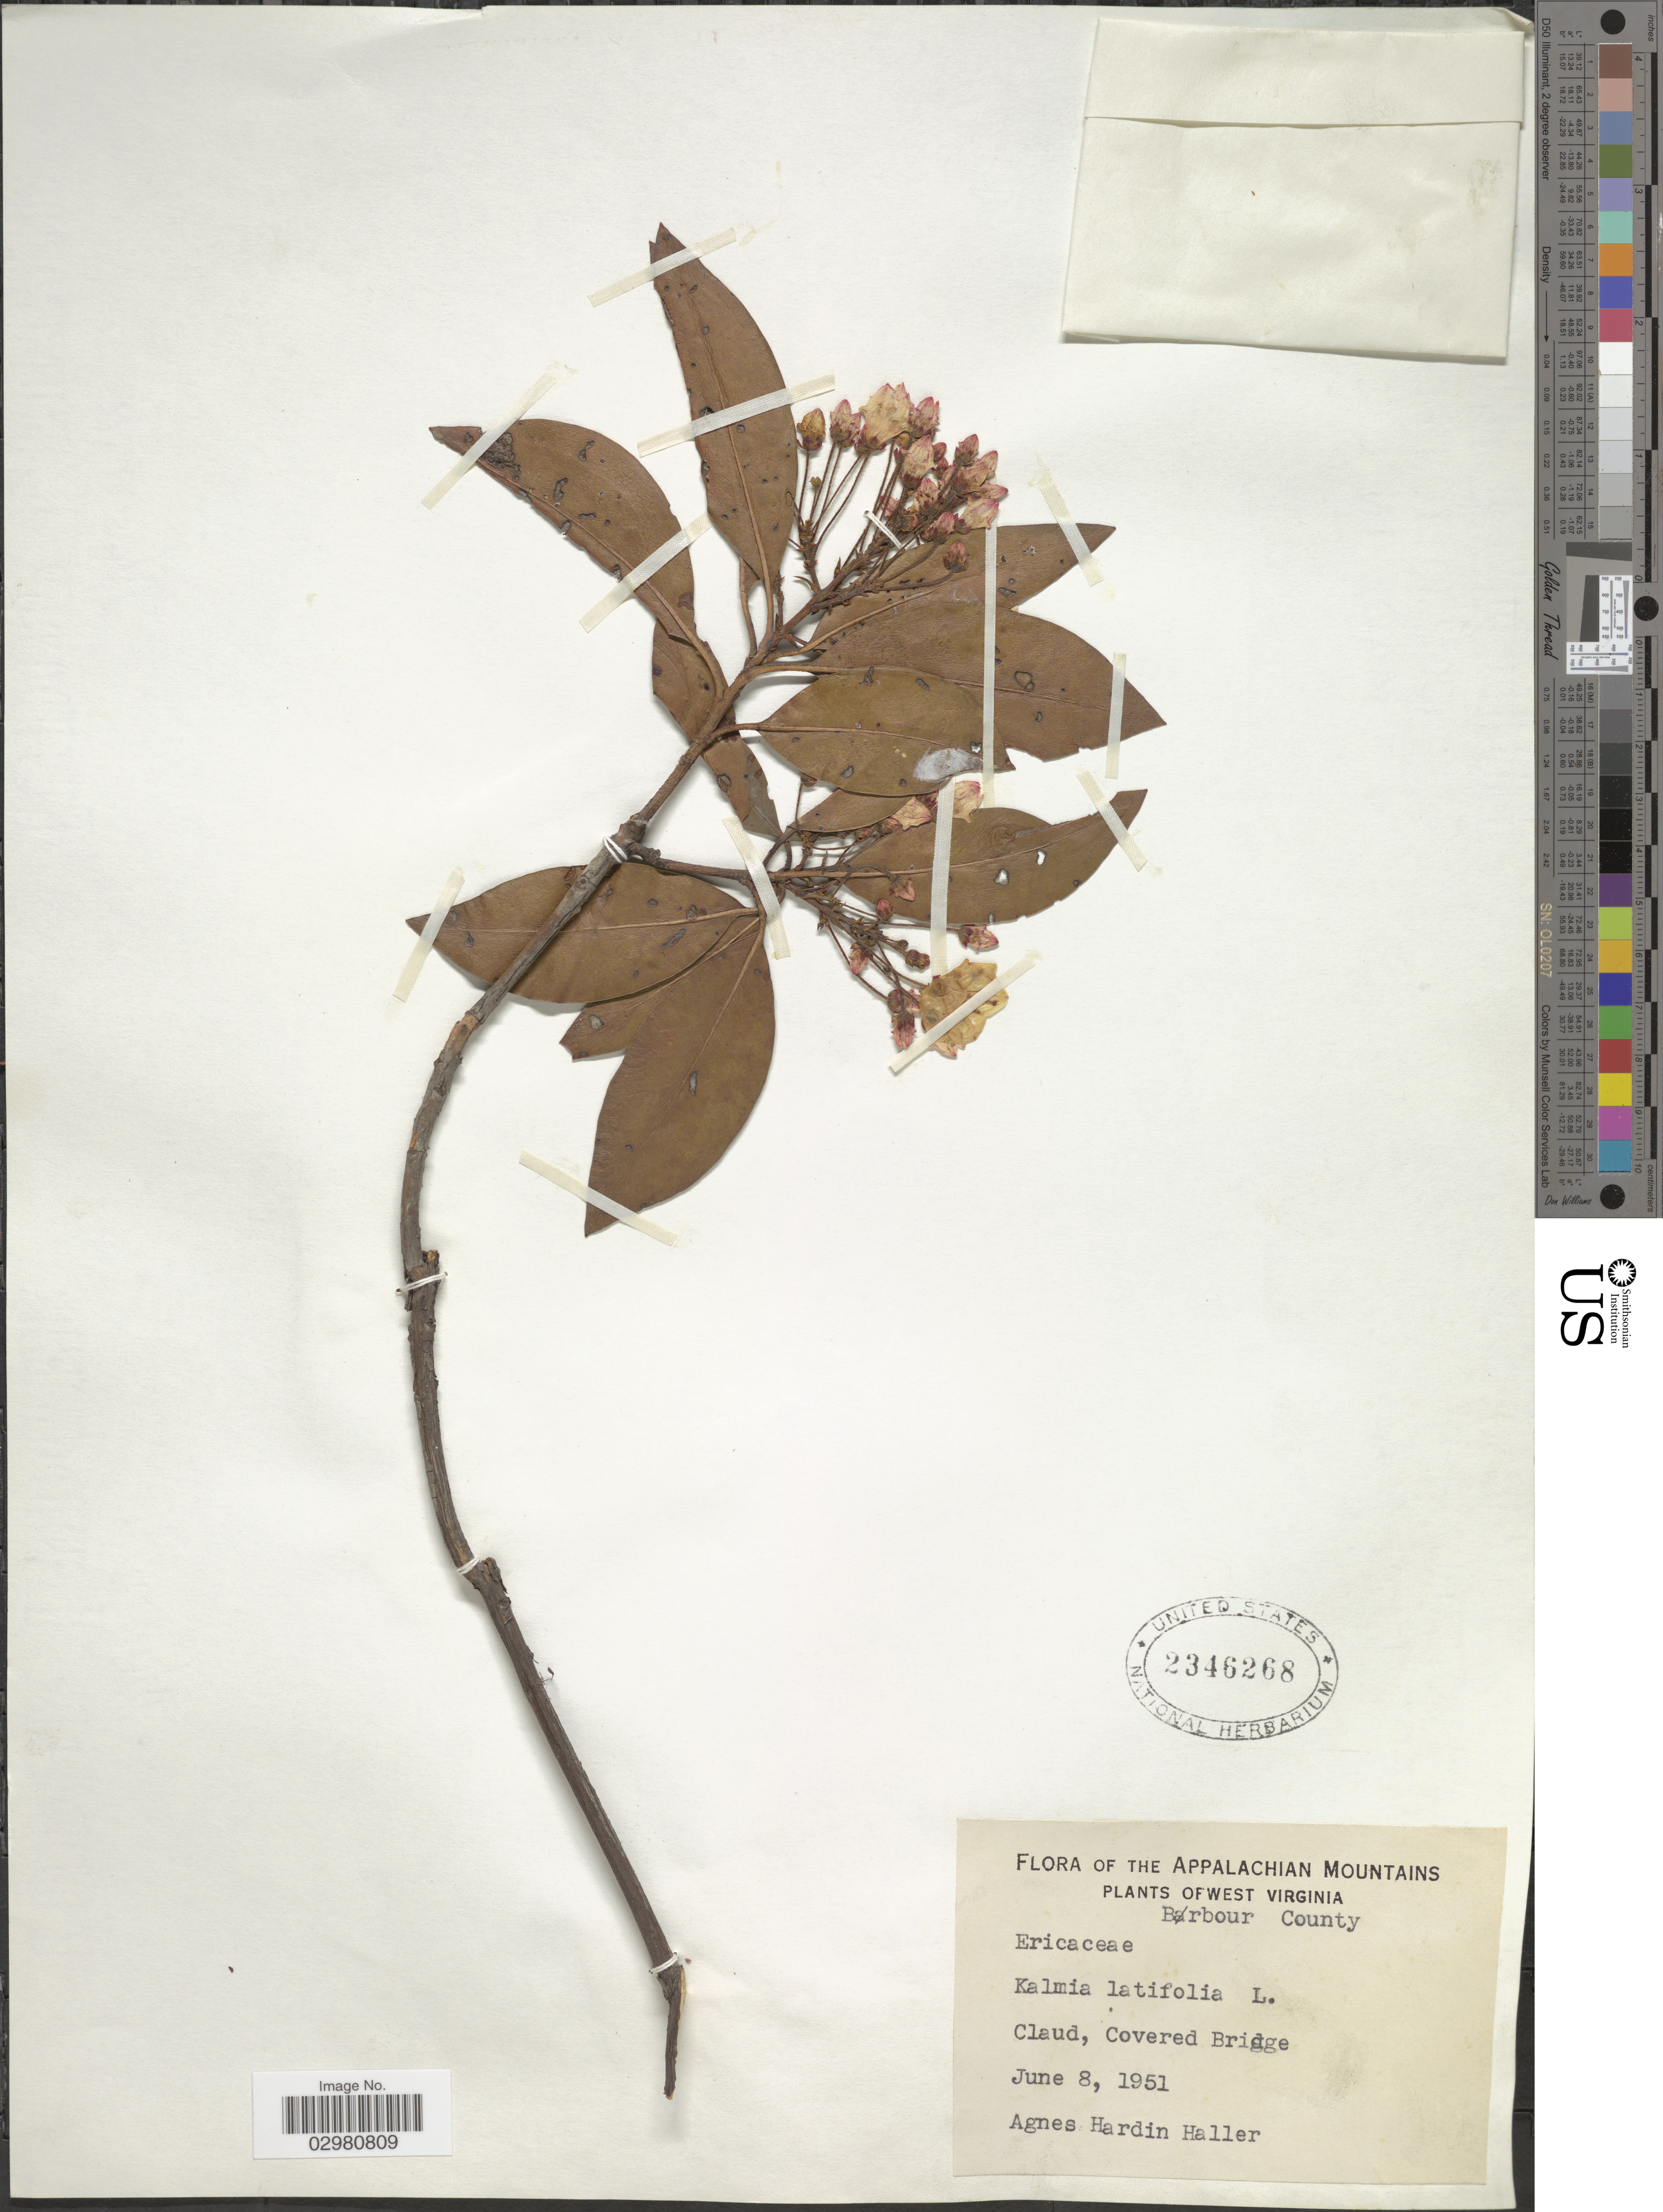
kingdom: Plantae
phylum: Tracheophyta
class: Magnoliopsida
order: Ericales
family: Ericaceae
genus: Kalmia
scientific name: Kalmia latifolia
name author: L.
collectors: A. Haller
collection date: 1951-06-08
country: United States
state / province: West Virginia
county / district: Barbour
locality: Barbour County. Claud, Covered Bridge. Appalachian Mountains.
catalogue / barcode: US 2346268